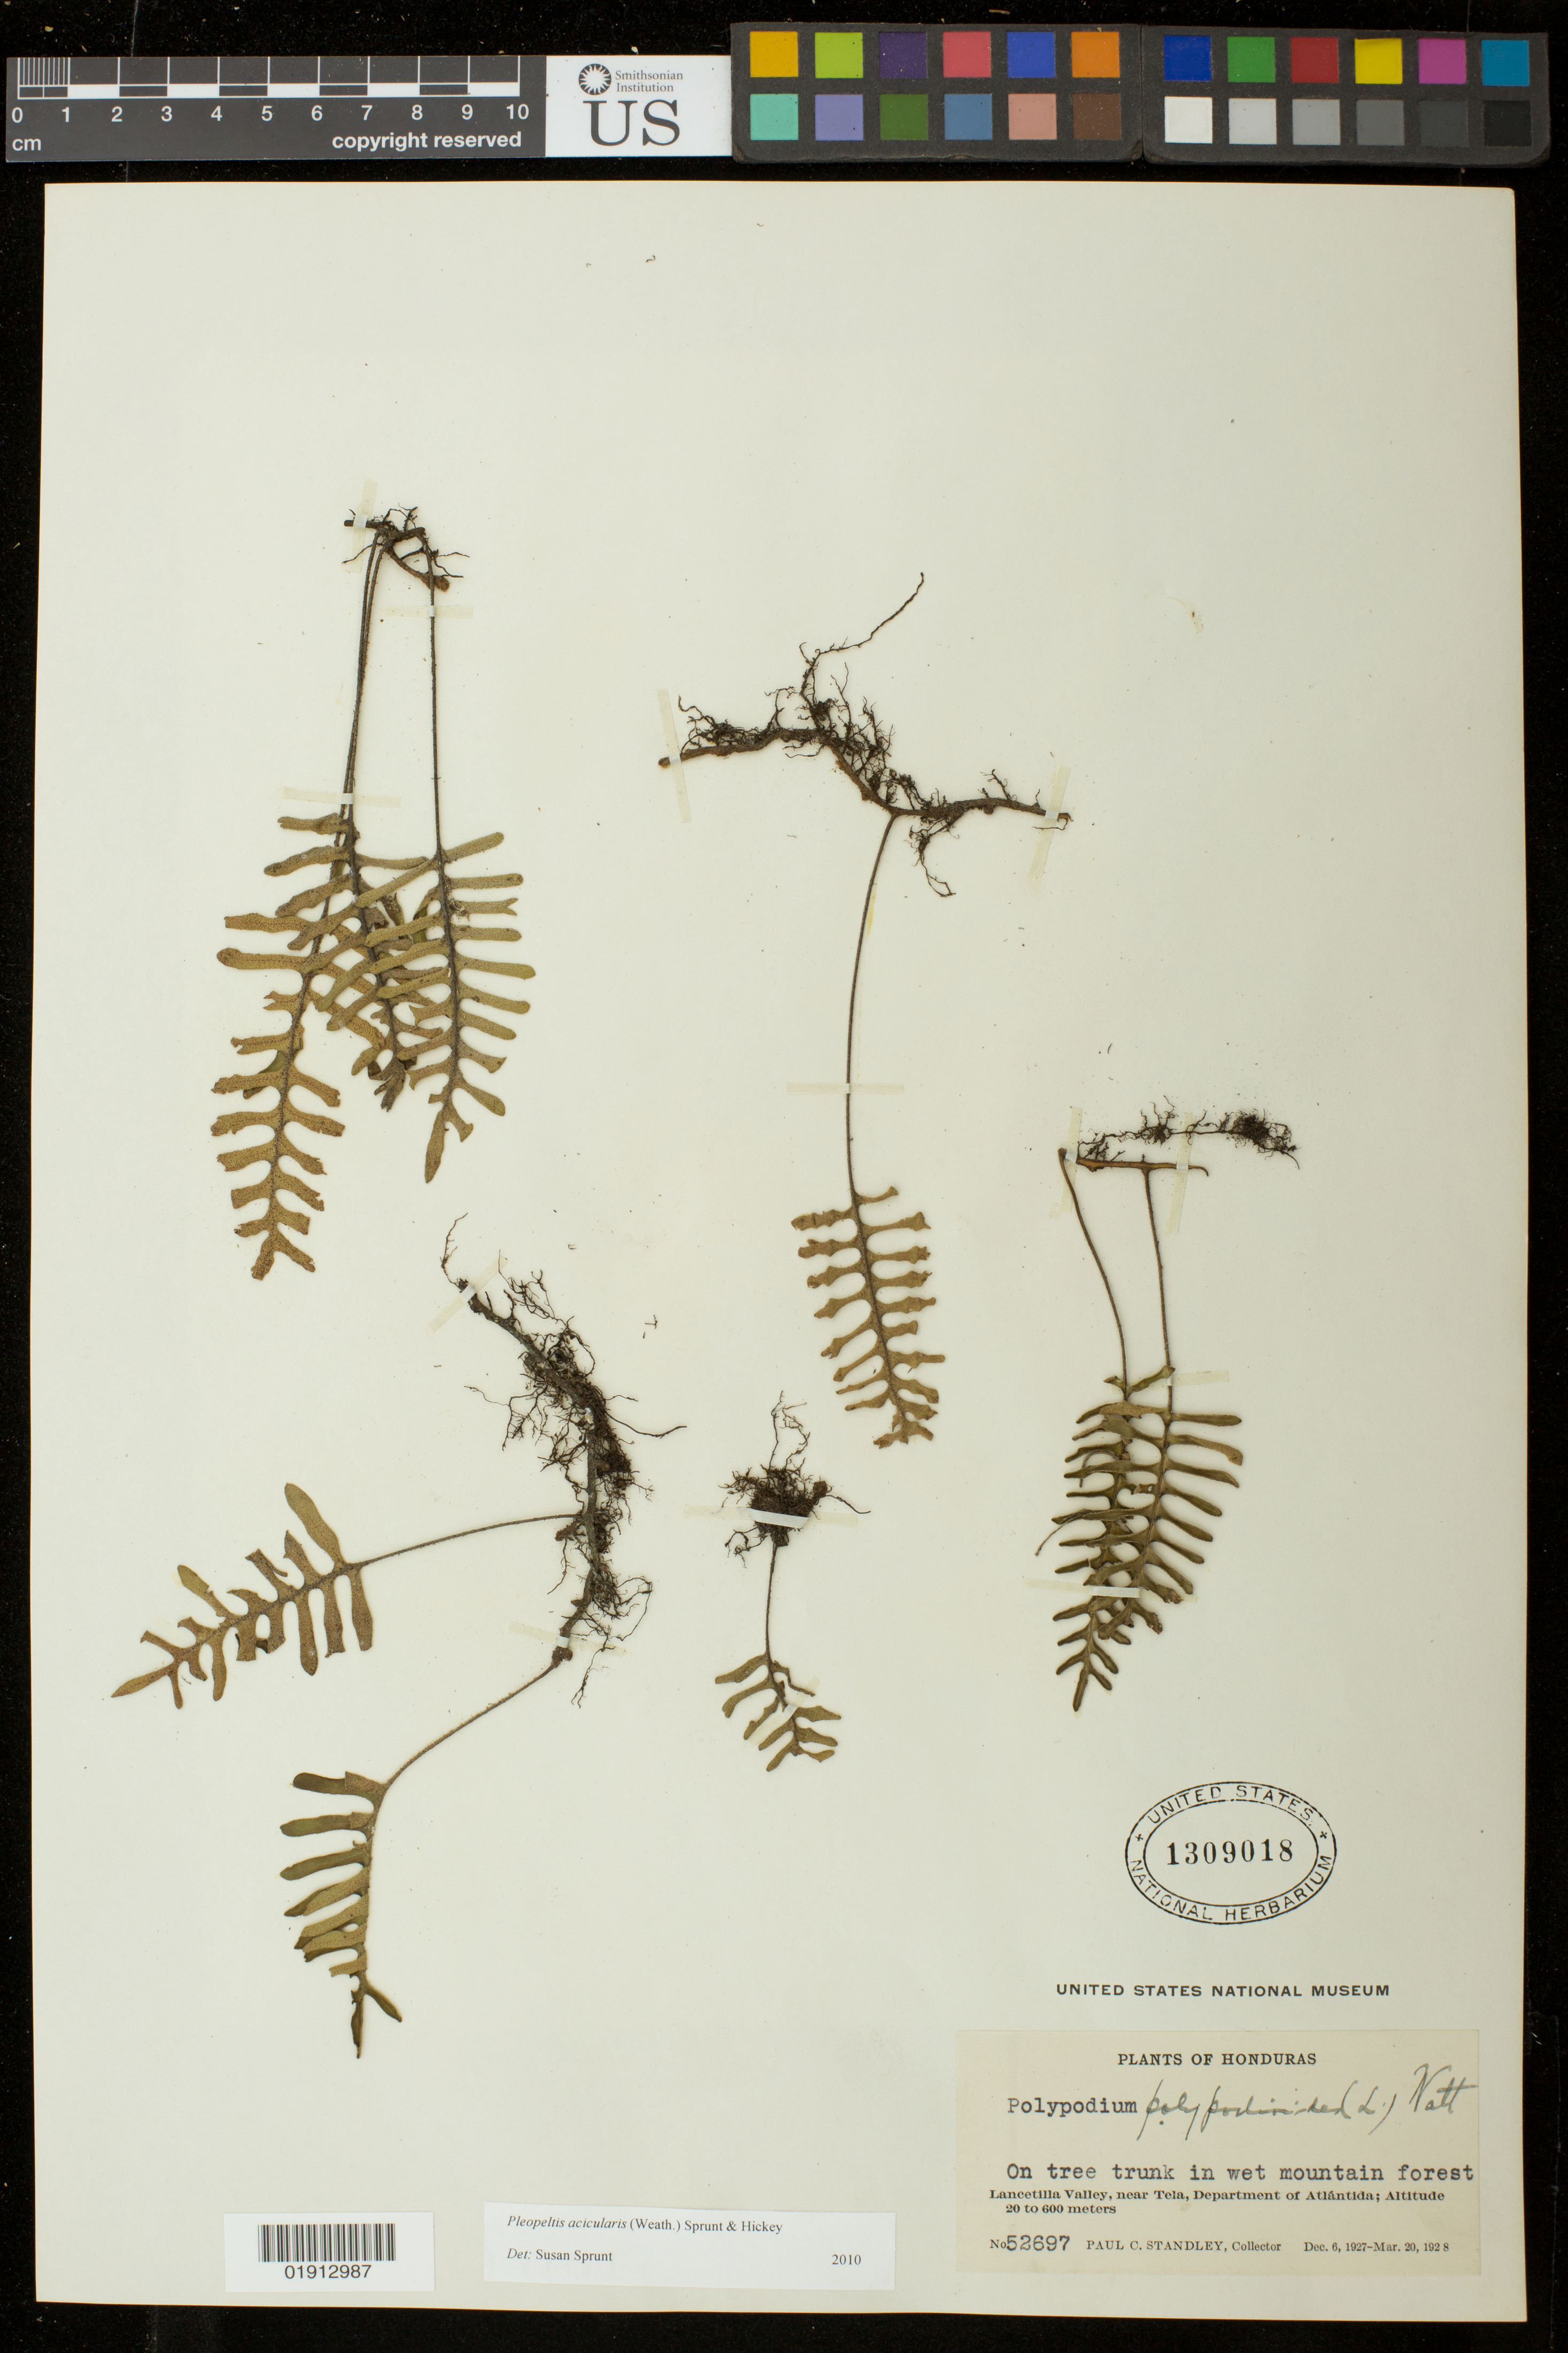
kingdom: Plantae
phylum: Tracheophyta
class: Polypodiopsida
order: Polypodiales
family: Polypodiaceae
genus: Pleopeltis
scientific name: Pleopeltis acicularis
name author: (Weath.) A.R. Sm. & Krömer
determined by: Sprunt, S. V.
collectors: P. C. Standley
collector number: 52697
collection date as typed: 1927-12-06 to 1928-03-20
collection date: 1927-12-06/1928-03-20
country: Honduras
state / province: Atlántida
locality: Lancetilla Valley, near Tela, Department of Atlántida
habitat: On tree trunk in wet mountain forest.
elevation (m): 20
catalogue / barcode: US 1309018